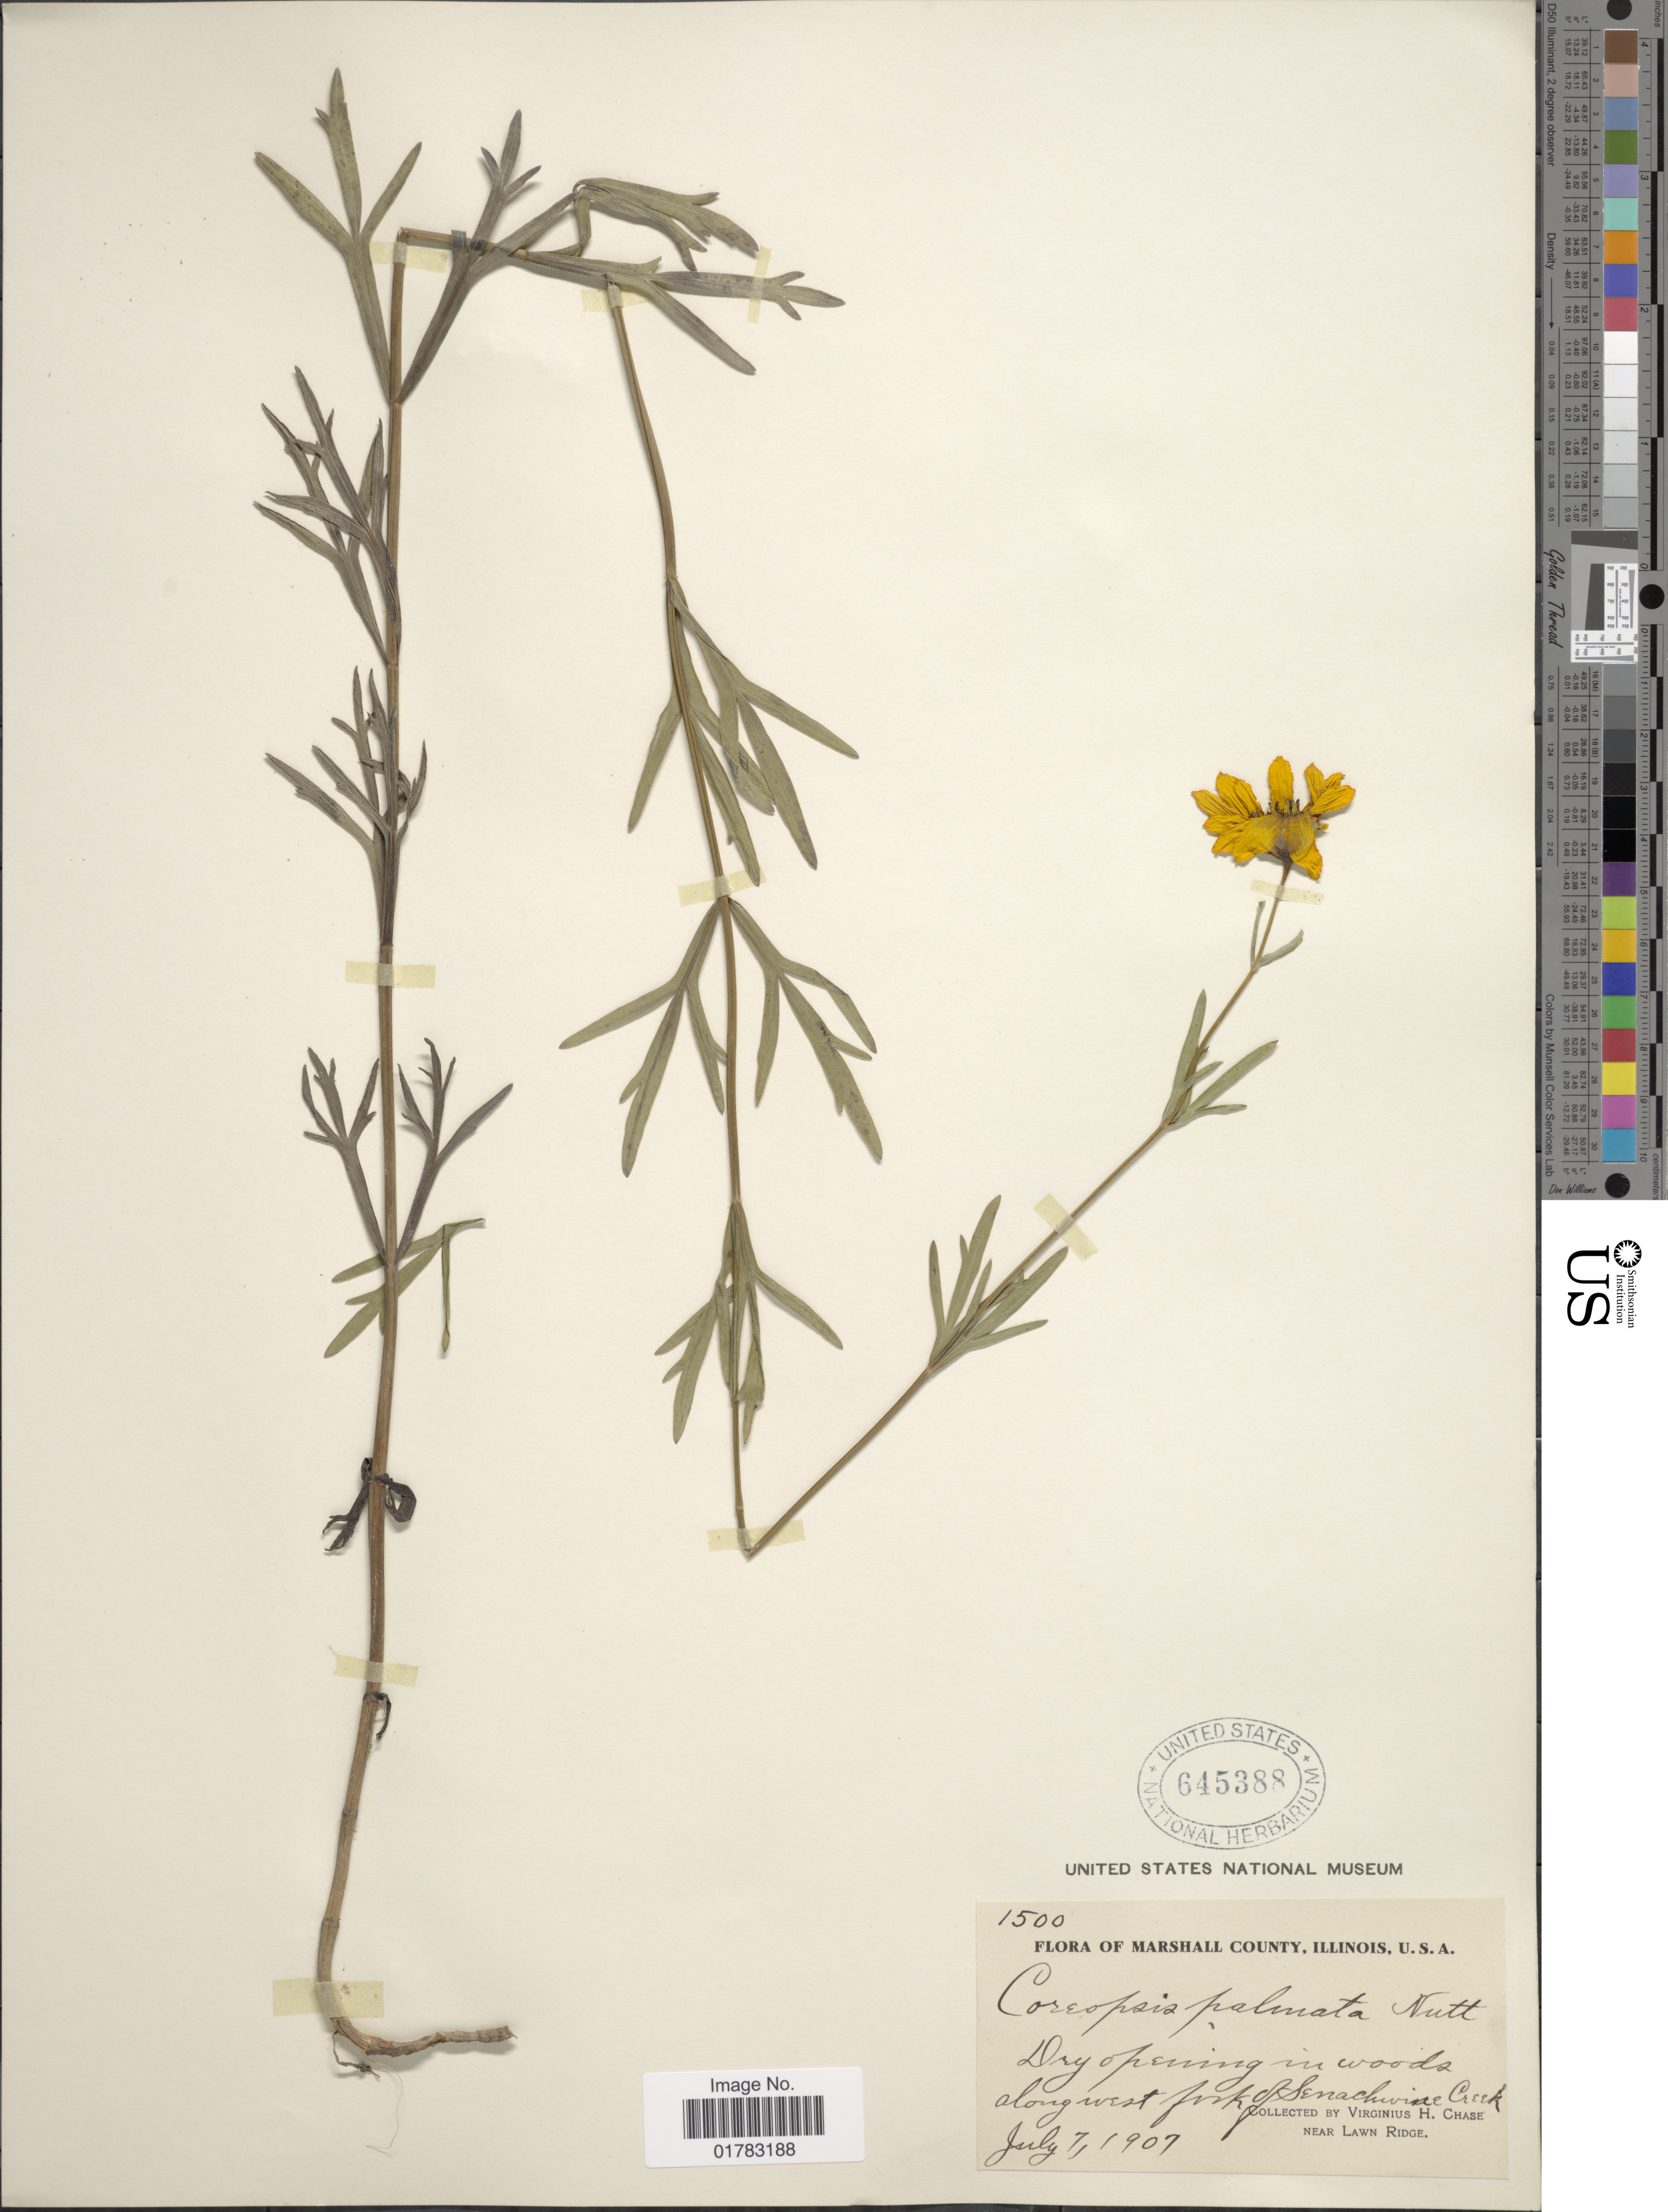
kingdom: Plantae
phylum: Tracheophyta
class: Magnoliopsida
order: Asterales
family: Asteraceae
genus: Coreopsis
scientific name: Coreopsis palmata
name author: Nutt.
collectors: V. H. Chase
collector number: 1500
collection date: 1907-07-07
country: United States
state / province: Illinois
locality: Marshall County, dry opening in woods along west fork of Senachwine Creek, near Lawn Ridge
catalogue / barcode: US 645388